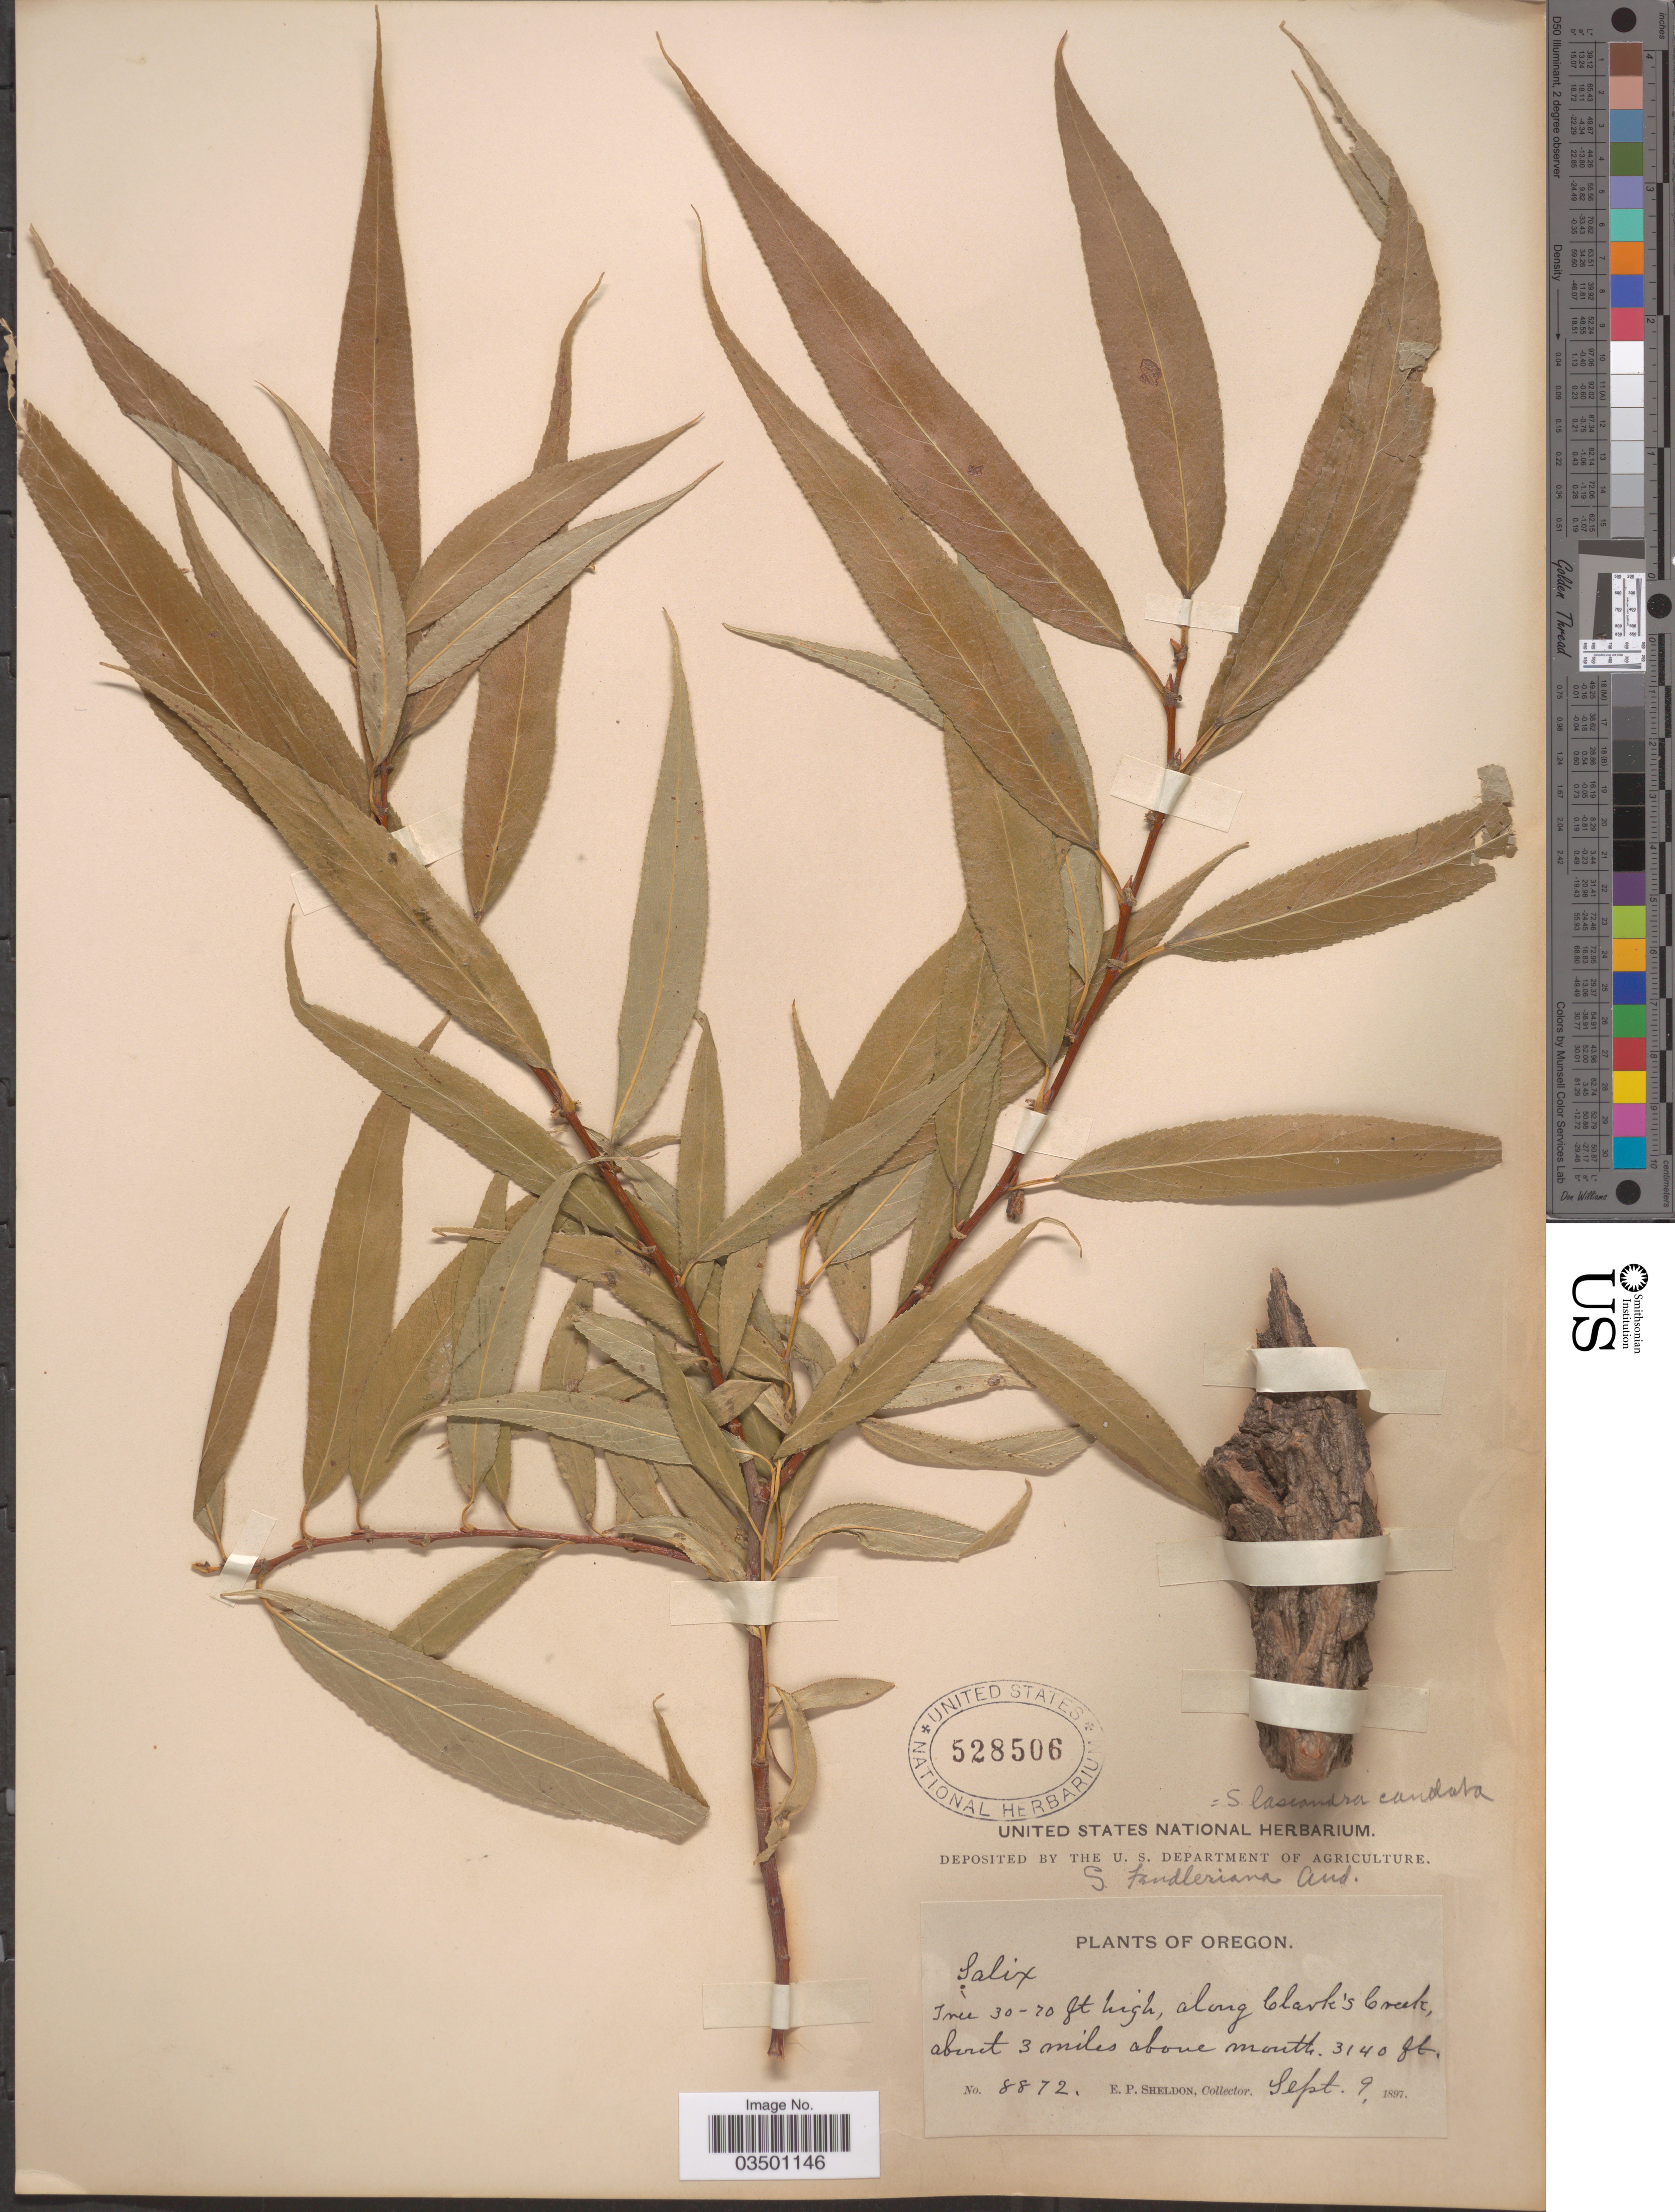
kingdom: Plantae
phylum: Tracheophyta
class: Magnoliopsida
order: Malpighiales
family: Salicaceae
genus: Salix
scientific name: Salix lasiandra var. caudata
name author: (L. Nutt.) Sudw.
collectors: E. P. Sheldon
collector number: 8872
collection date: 1897-09-09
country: United States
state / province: Oregon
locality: Along Clark's Creek, about 3 miles above mouth.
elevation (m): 957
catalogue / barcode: US 528506